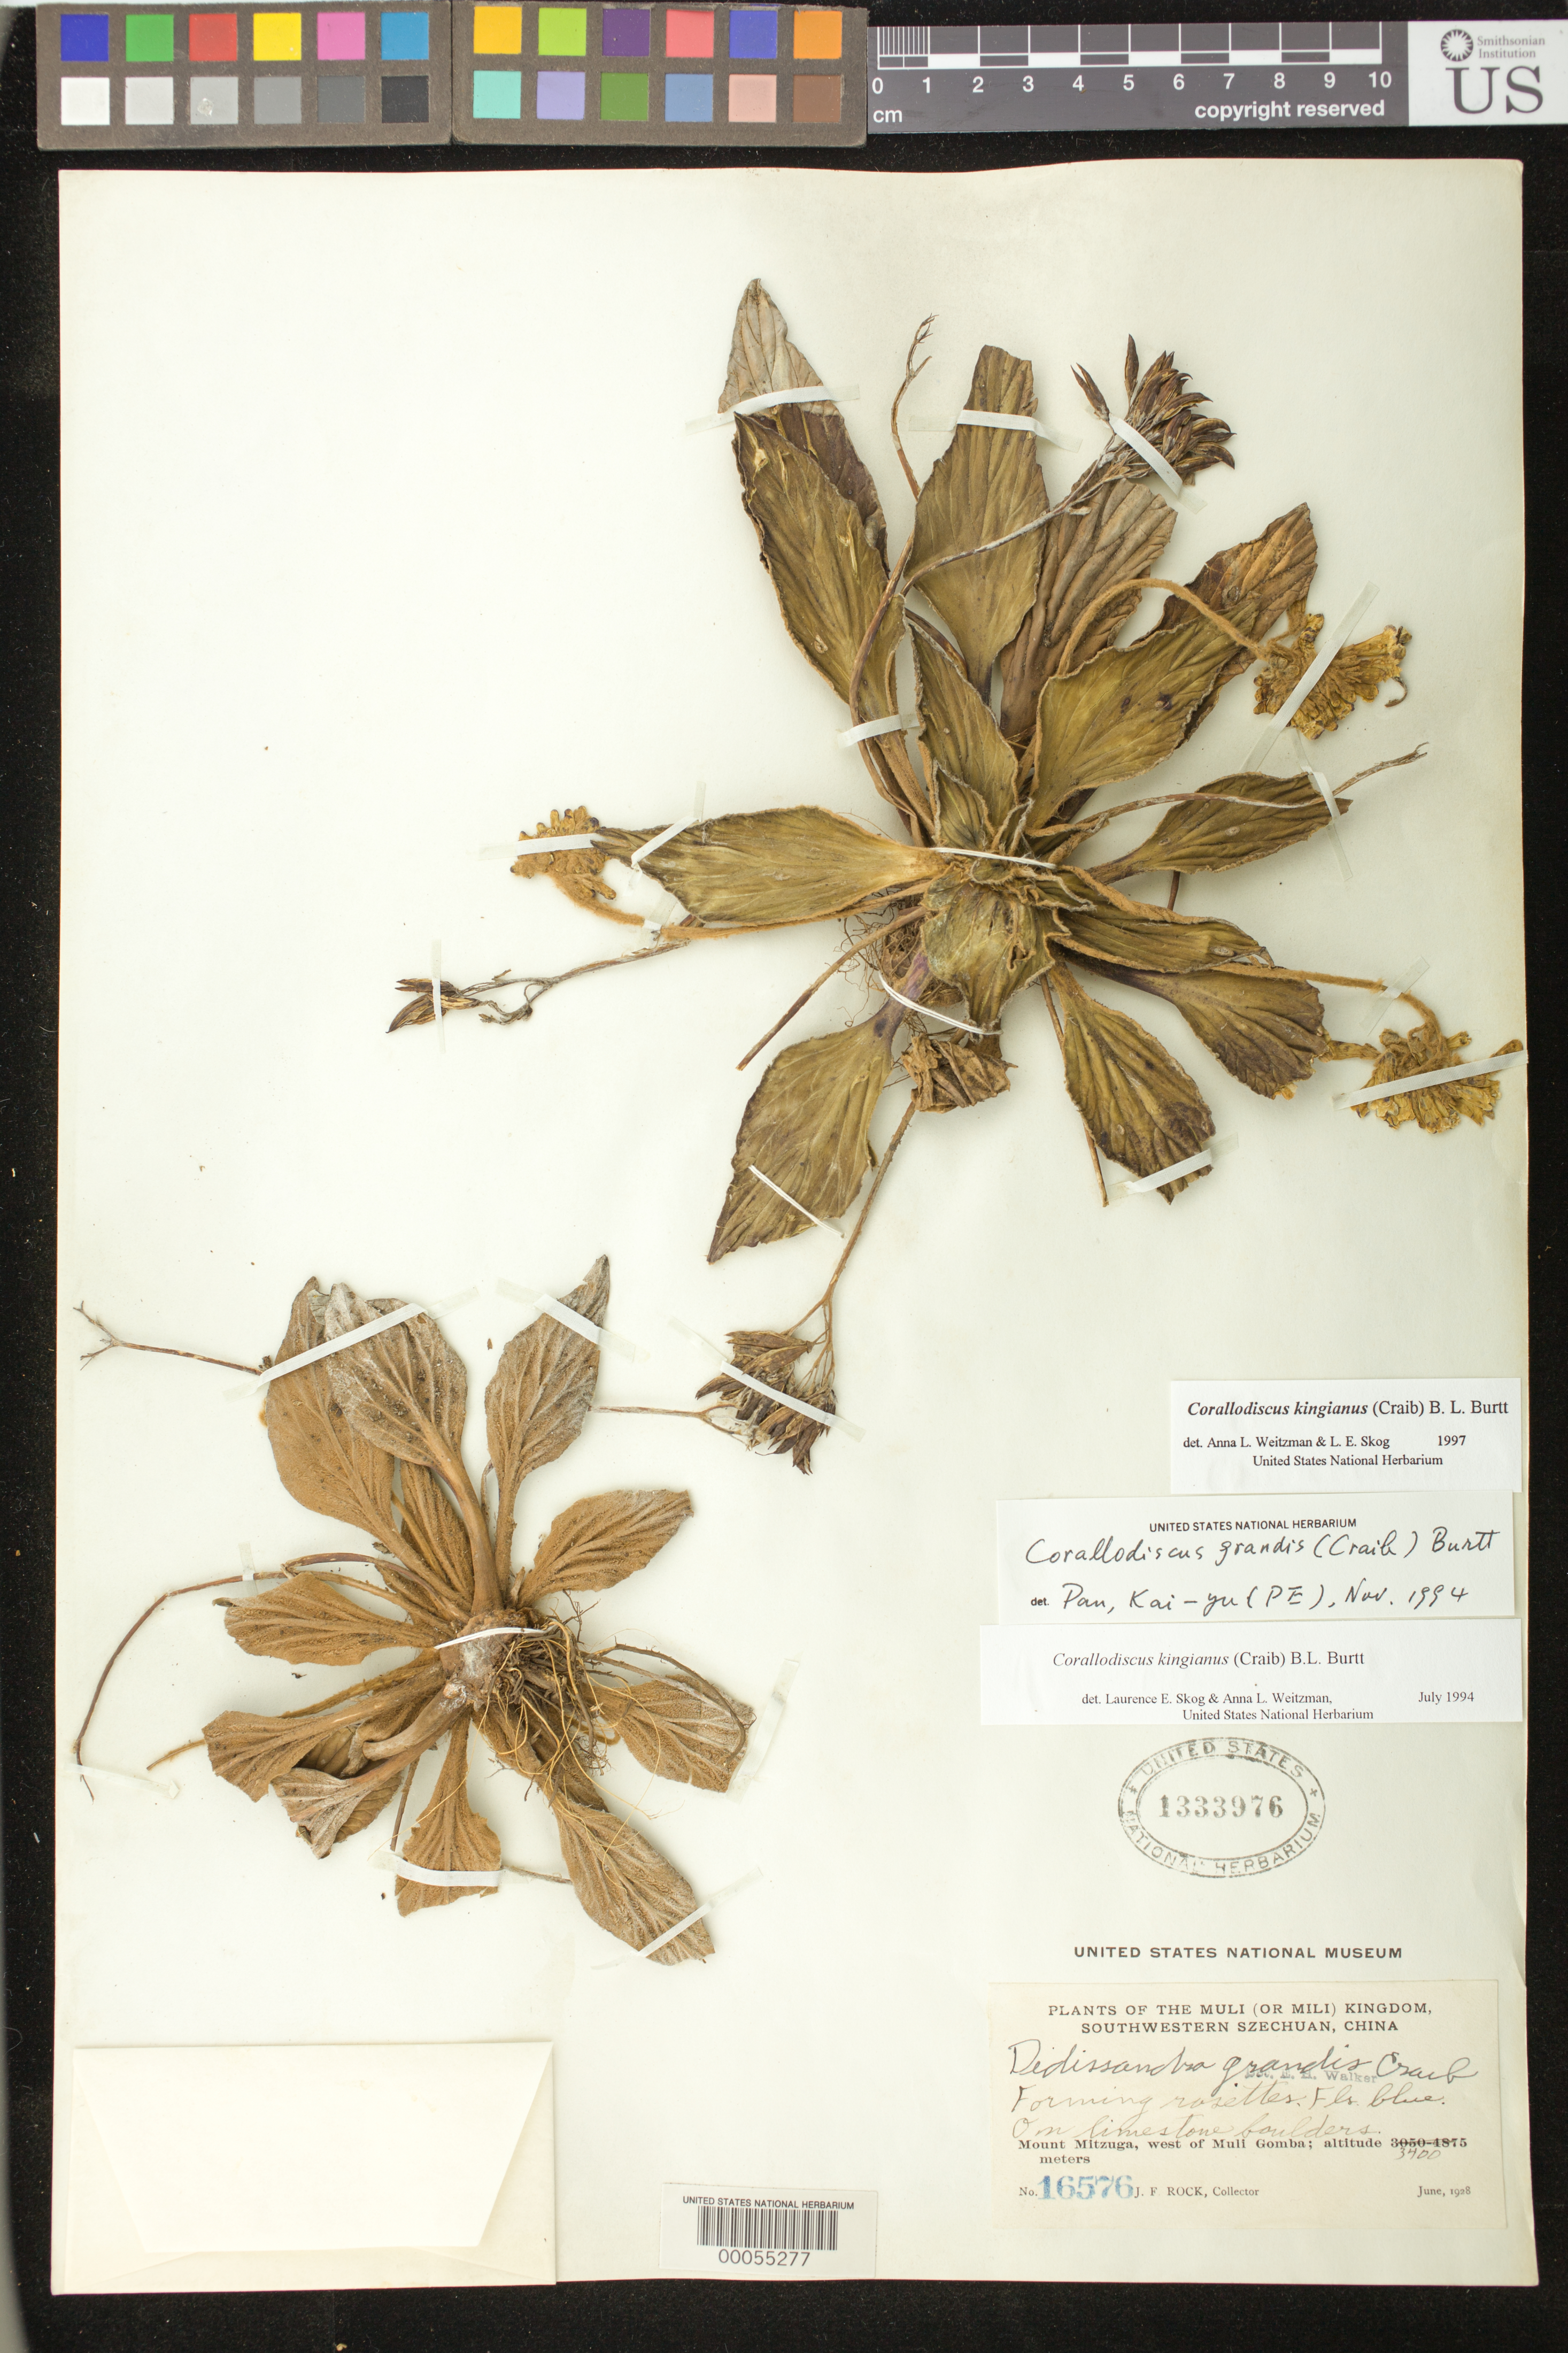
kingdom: Plantae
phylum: Tracheophyta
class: Magnoliopsida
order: Lamiales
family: Gesneriaceae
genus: Corallodiscus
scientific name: Corallodiscus kingianus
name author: (Craib) B.L. Burtt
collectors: J. F. Rock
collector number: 16576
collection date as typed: Jun 1928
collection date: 1928-06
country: China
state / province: Sichuan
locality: Muli or mili kingdom, mount mitzuga, w of muli gomba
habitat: On limestone boulders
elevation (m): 3700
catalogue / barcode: US 1333976